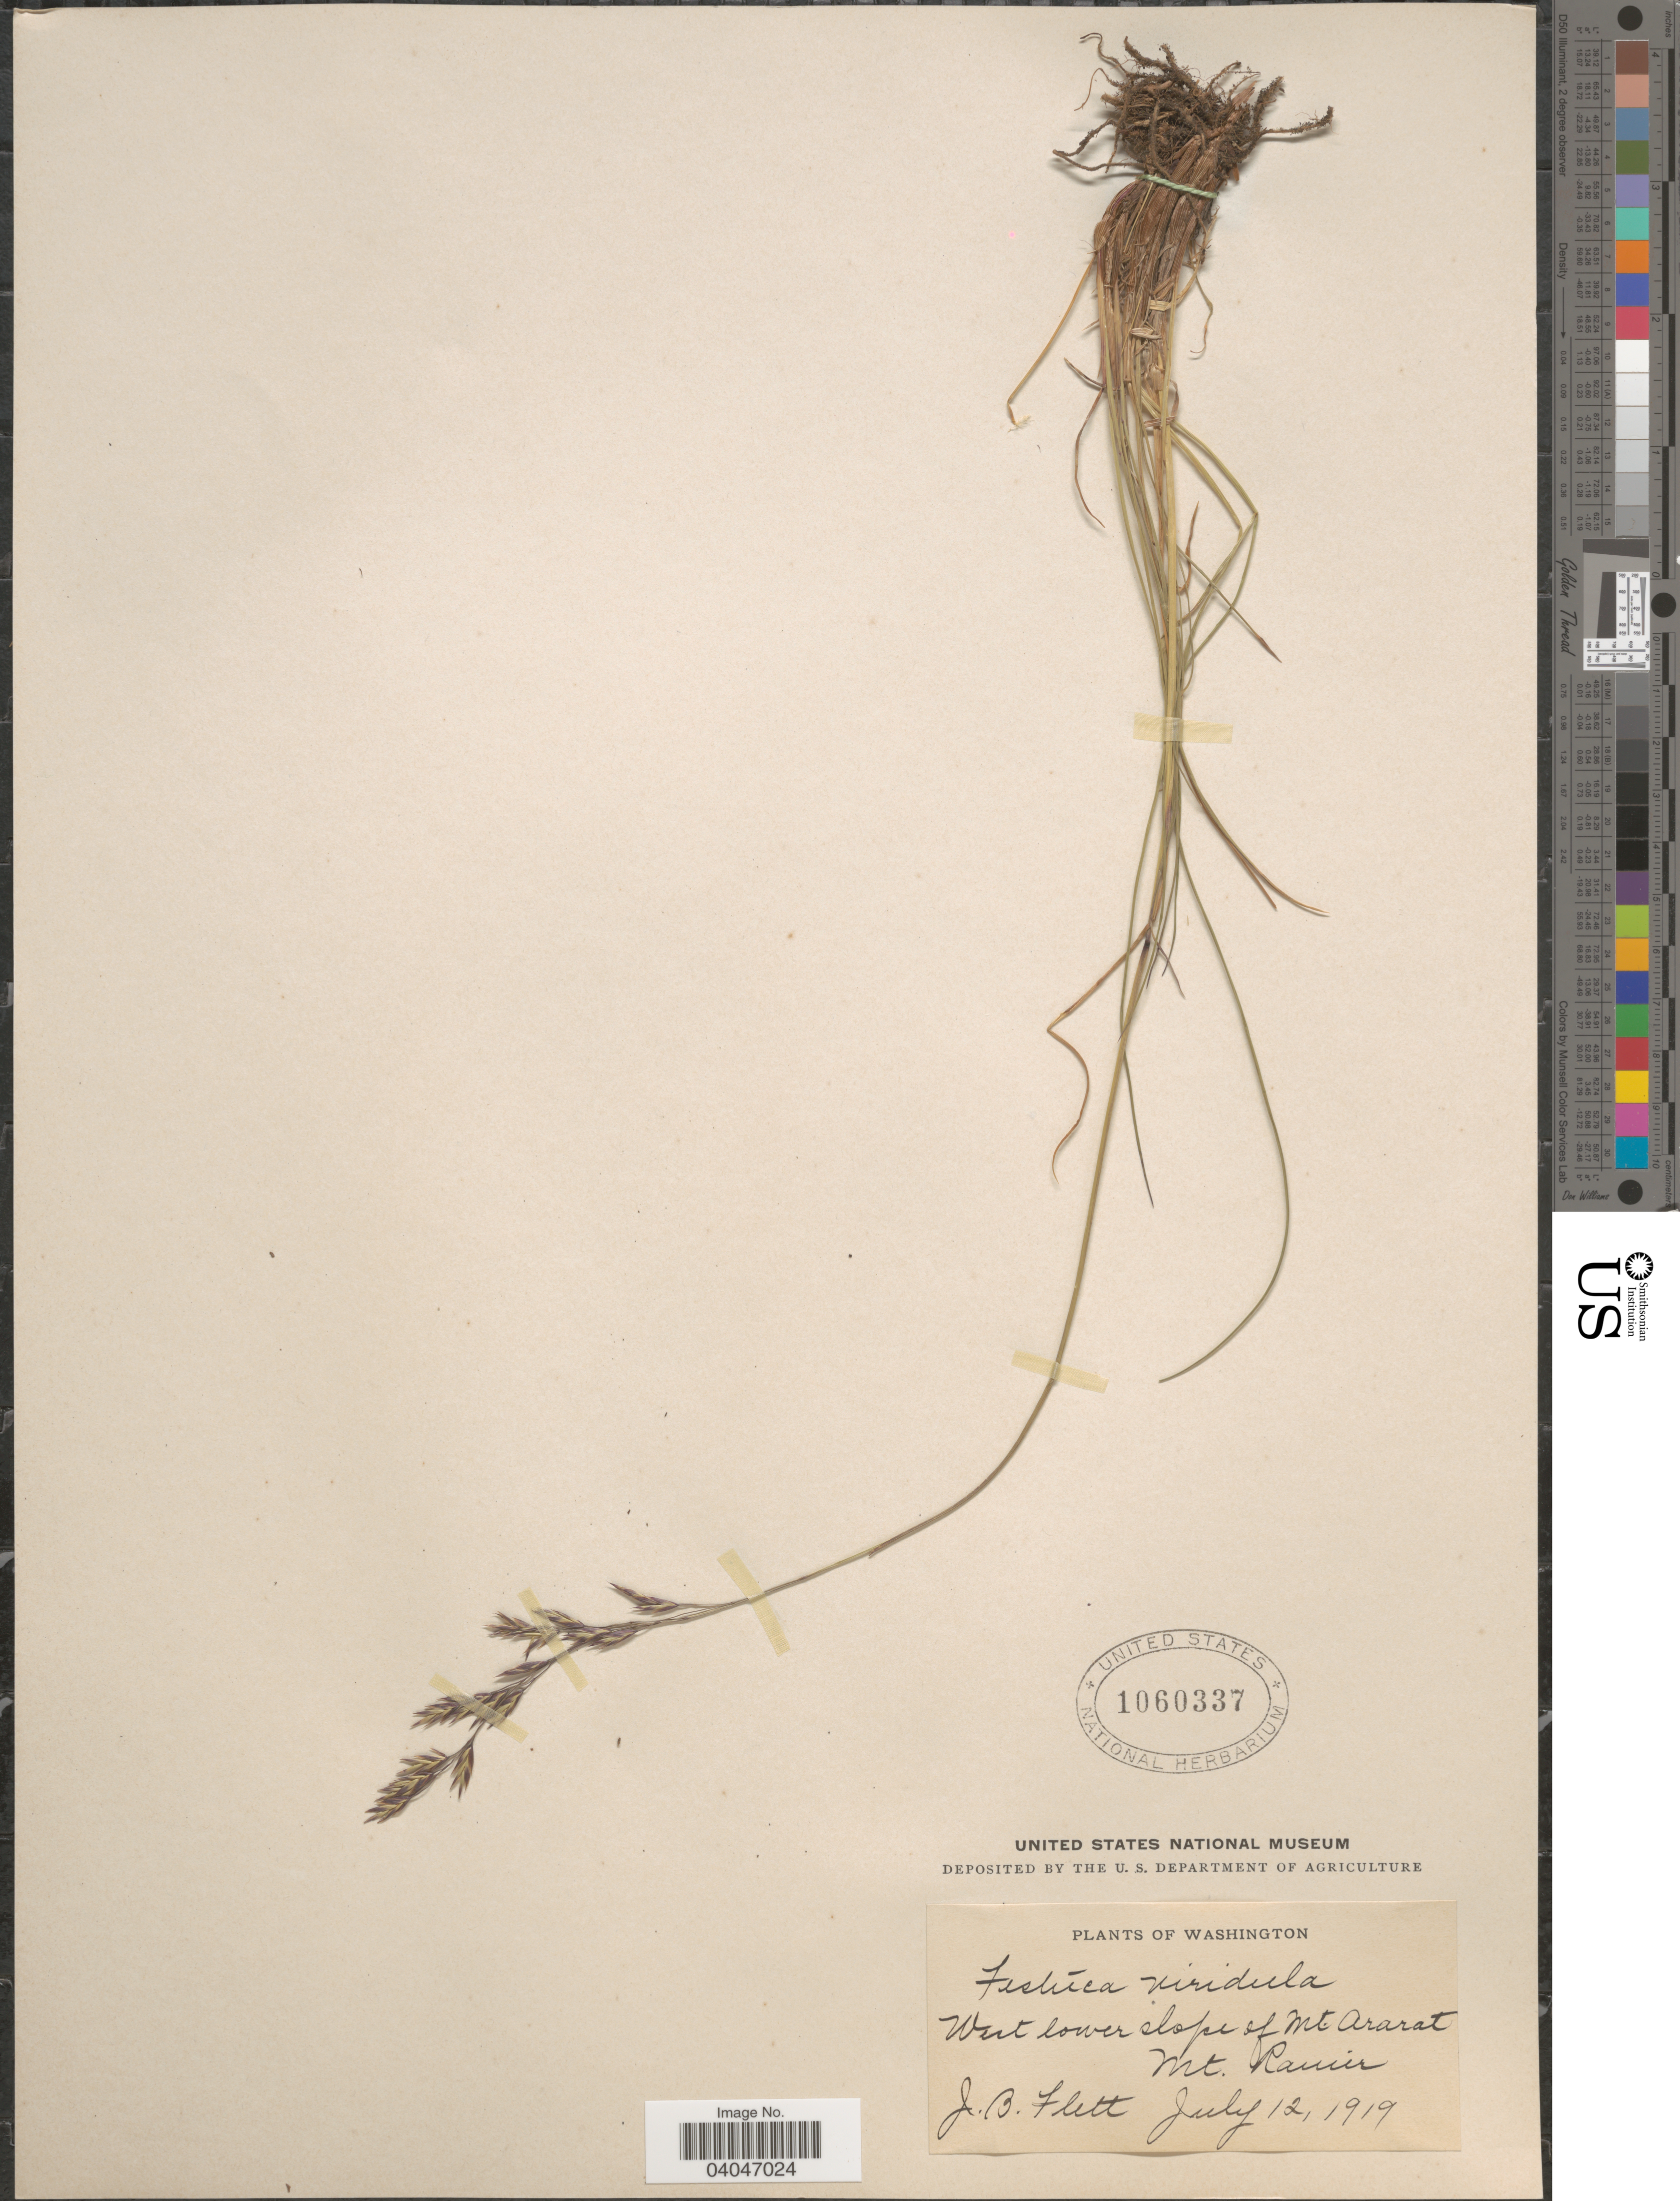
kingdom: Plantae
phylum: Tracheophyta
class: Liliopsida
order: Poales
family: Poaceae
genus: Festuca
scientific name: Festuca viridula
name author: Vasey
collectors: J. Flett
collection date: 1919-07-12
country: United States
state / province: Washington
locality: West lower slope of Mt. Ararat. Mt. Ranier.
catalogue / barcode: US 1060337